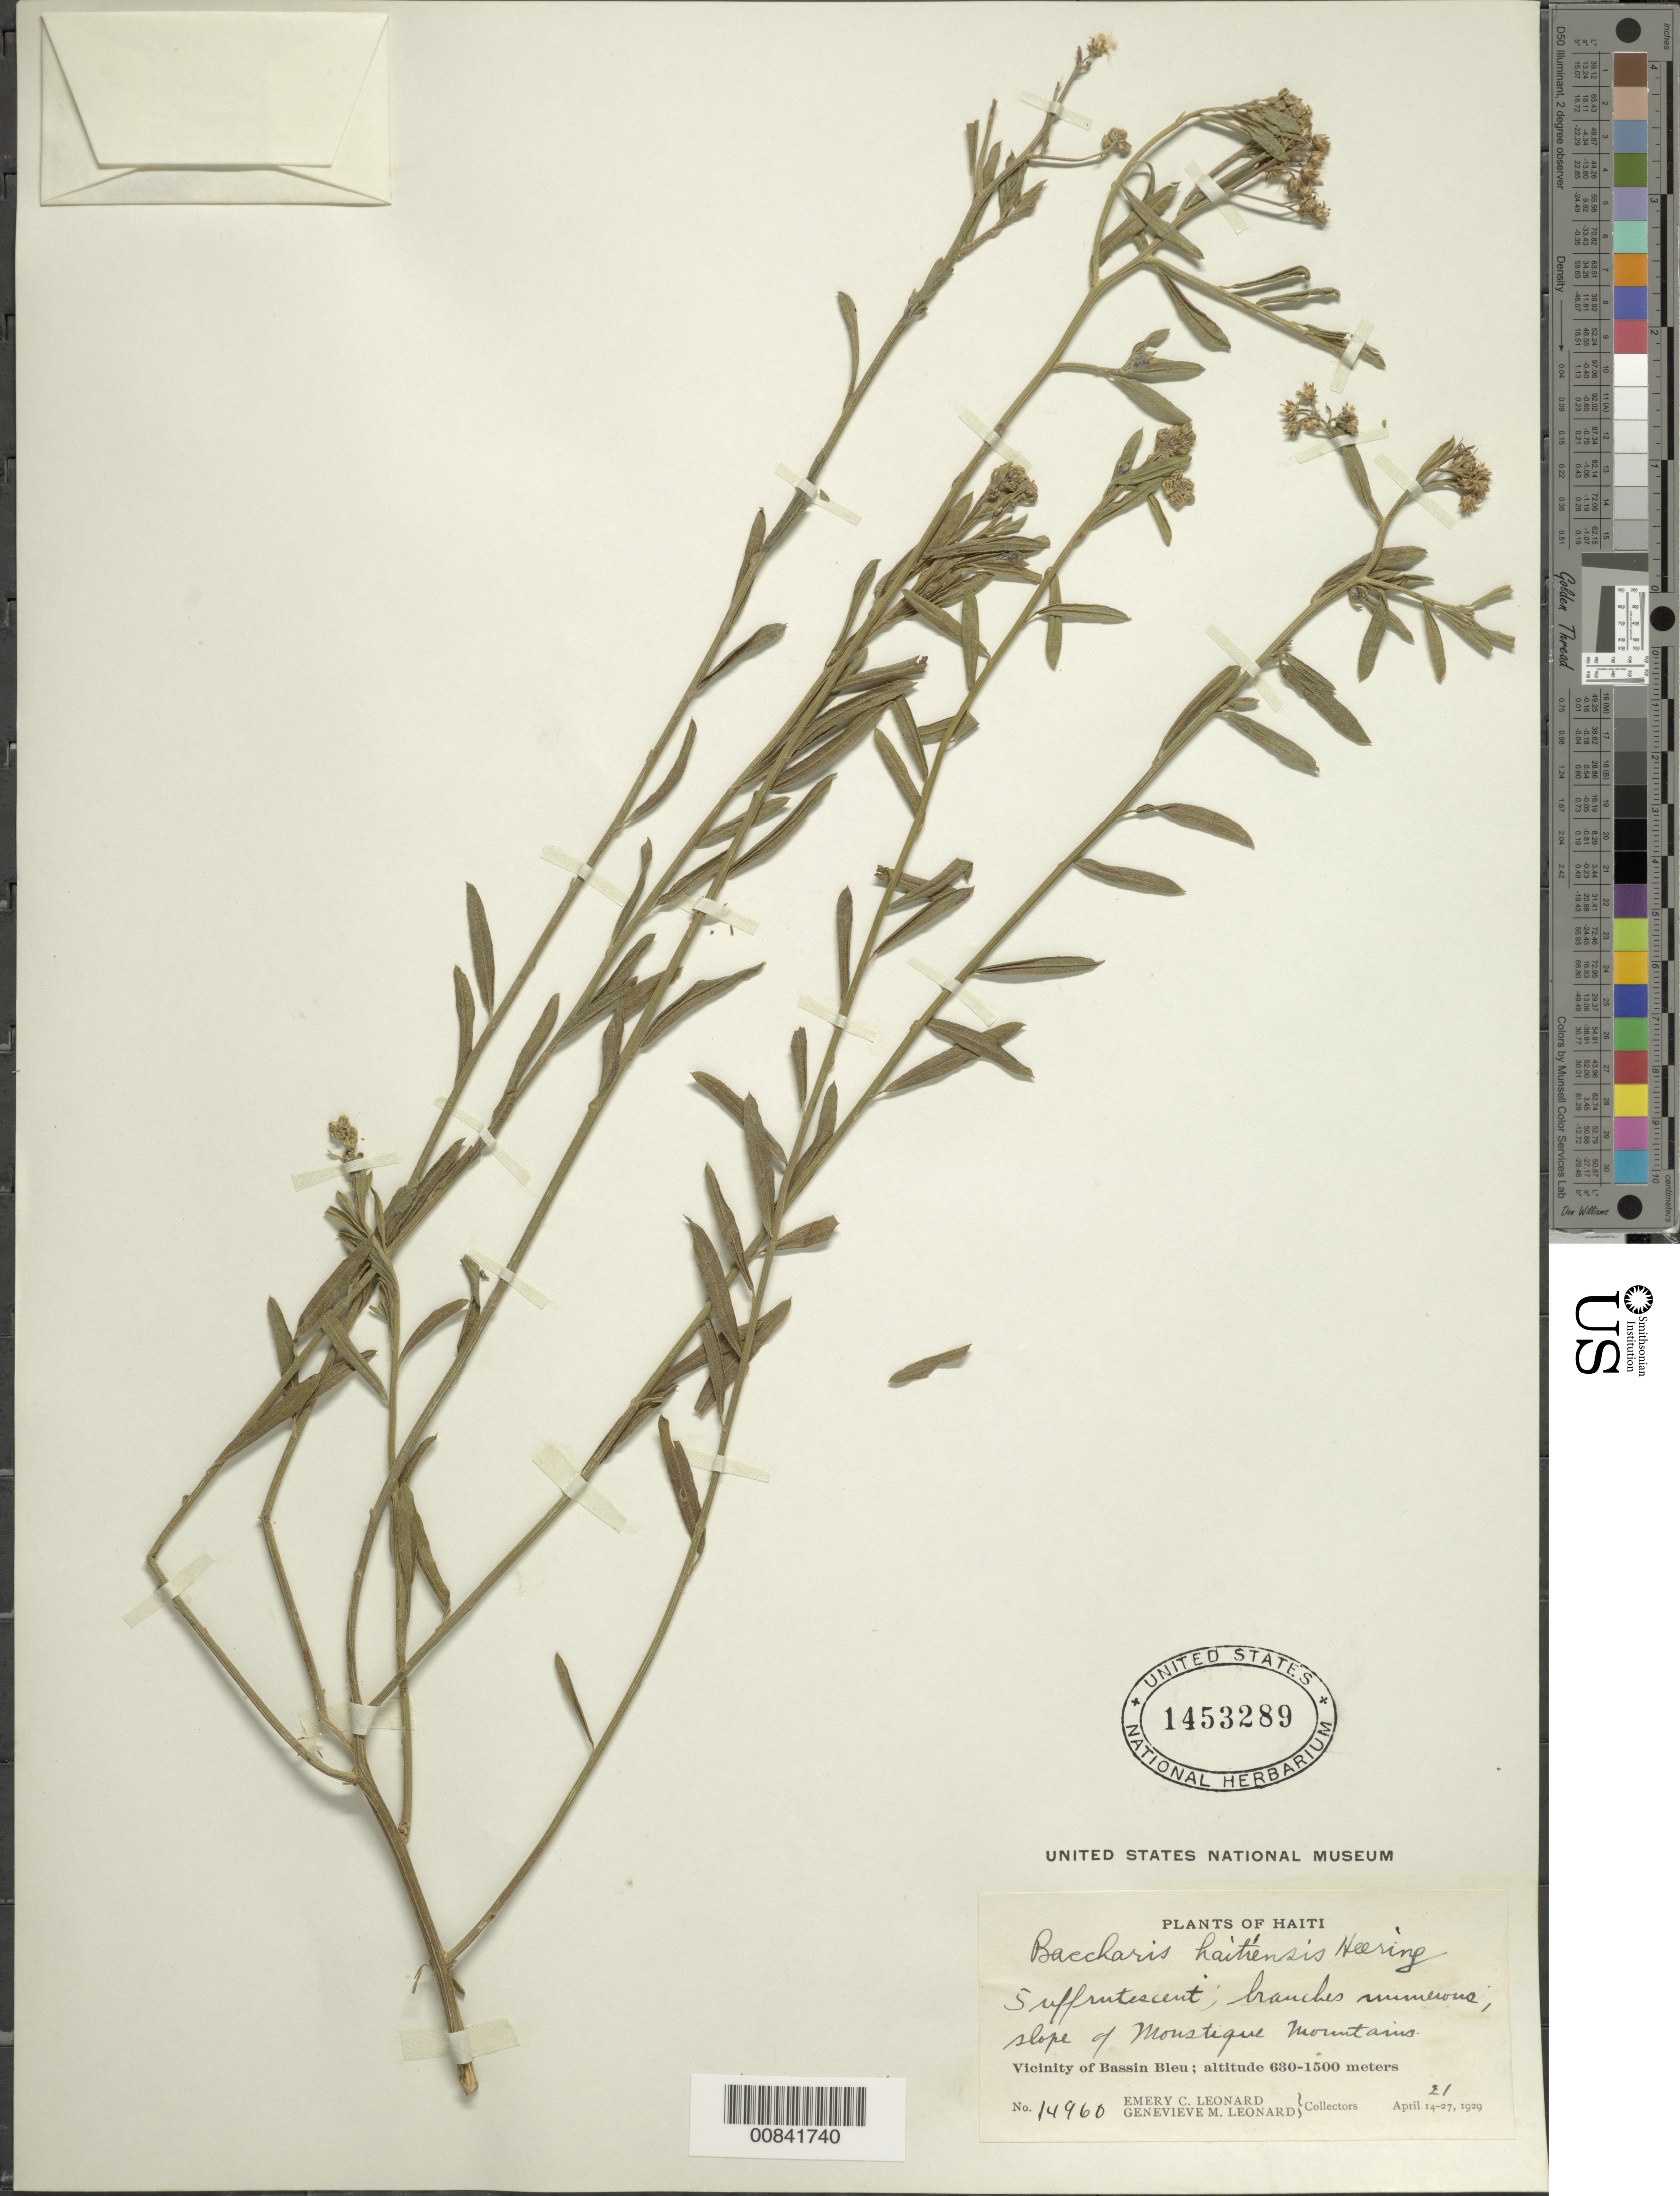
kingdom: Plantae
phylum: Tracheophyta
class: Magnoliopsida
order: Asterales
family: Asteraceae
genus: Baccharis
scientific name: Baccharis haitiensis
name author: Heering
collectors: E. C. Leonard & G. M. Leonard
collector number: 14960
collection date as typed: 21 Apr 1929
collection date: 1929-04-21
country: Haiti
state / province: Nord-Ouest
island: Hispaniola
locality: Vicinity of Bassin Bleu, Moustique Mountain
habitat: Mountain slope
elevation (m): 630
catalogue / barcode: US 1453289